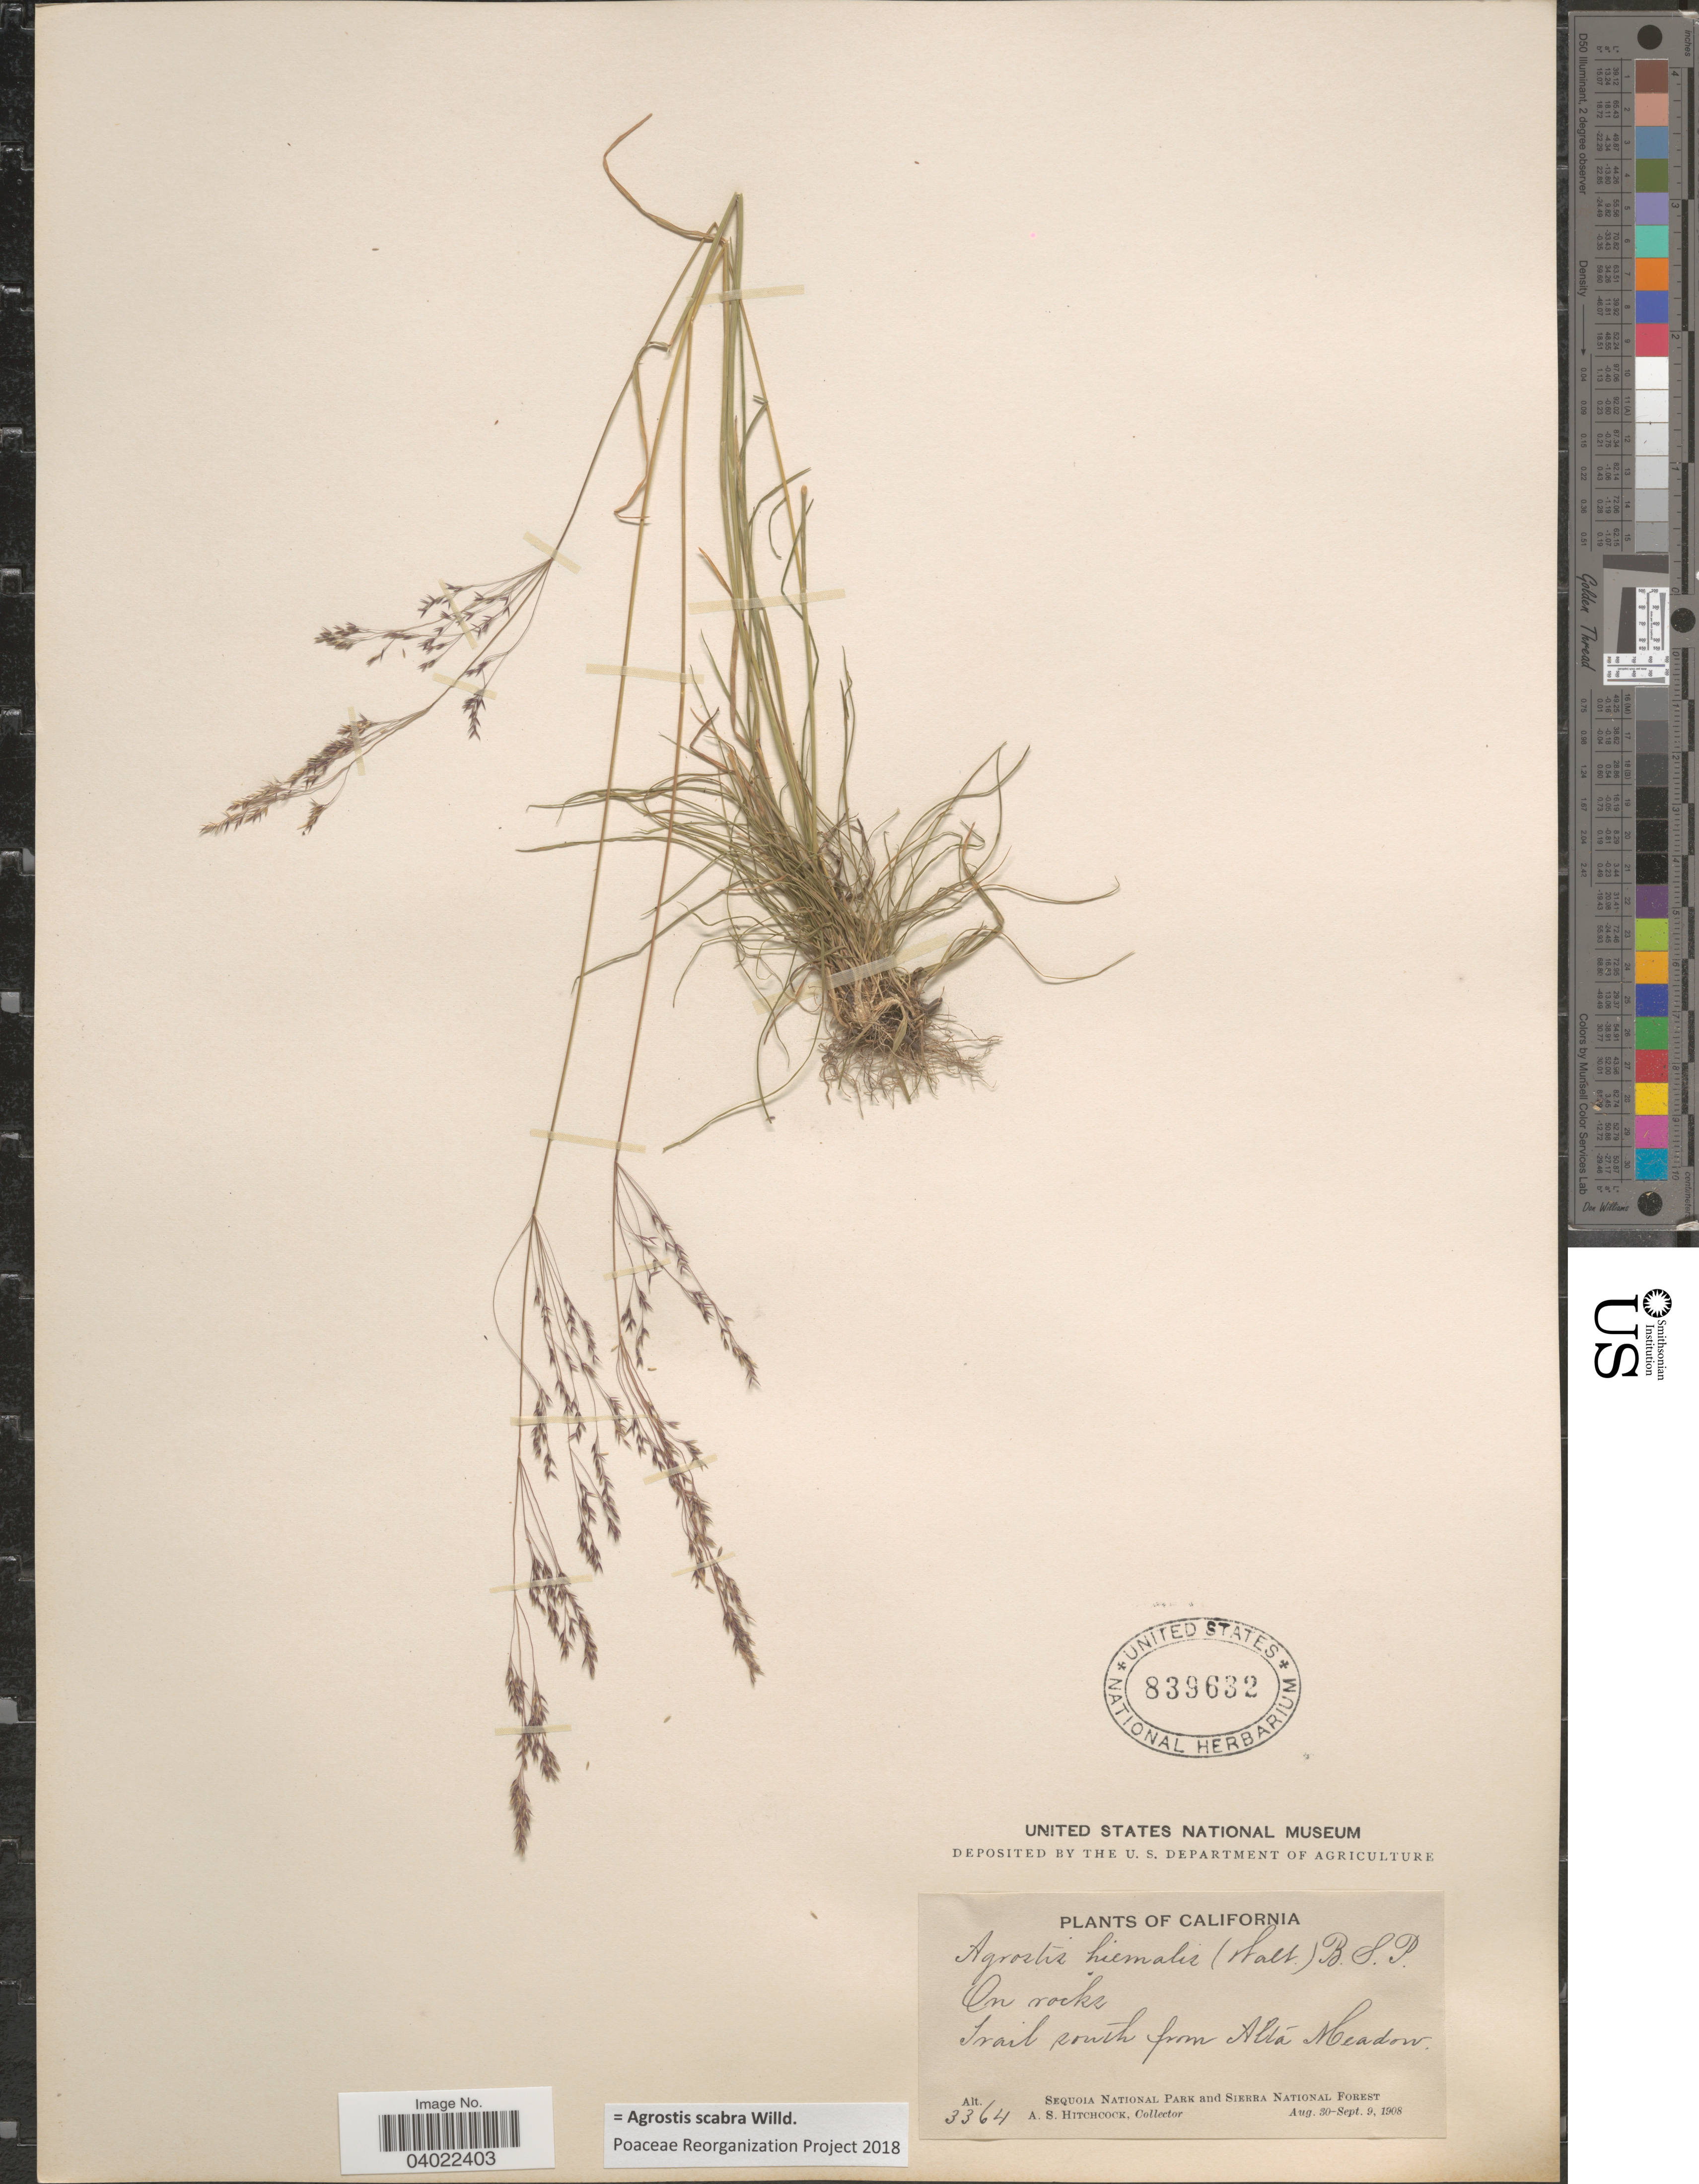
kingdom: Plantae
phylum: Tracheophyta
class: Liliopsida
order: Poales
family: Poaceae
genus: Agrostis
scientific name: Agrostis scabra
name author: Willd.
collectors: A. S. Hitchcock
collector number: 3364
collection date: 1908-08-30/1908-09-09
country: United States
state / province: California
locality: Trail south from Alta Meadow. Sequoia National Park and Sierra National Forest.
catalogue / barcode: US 839632